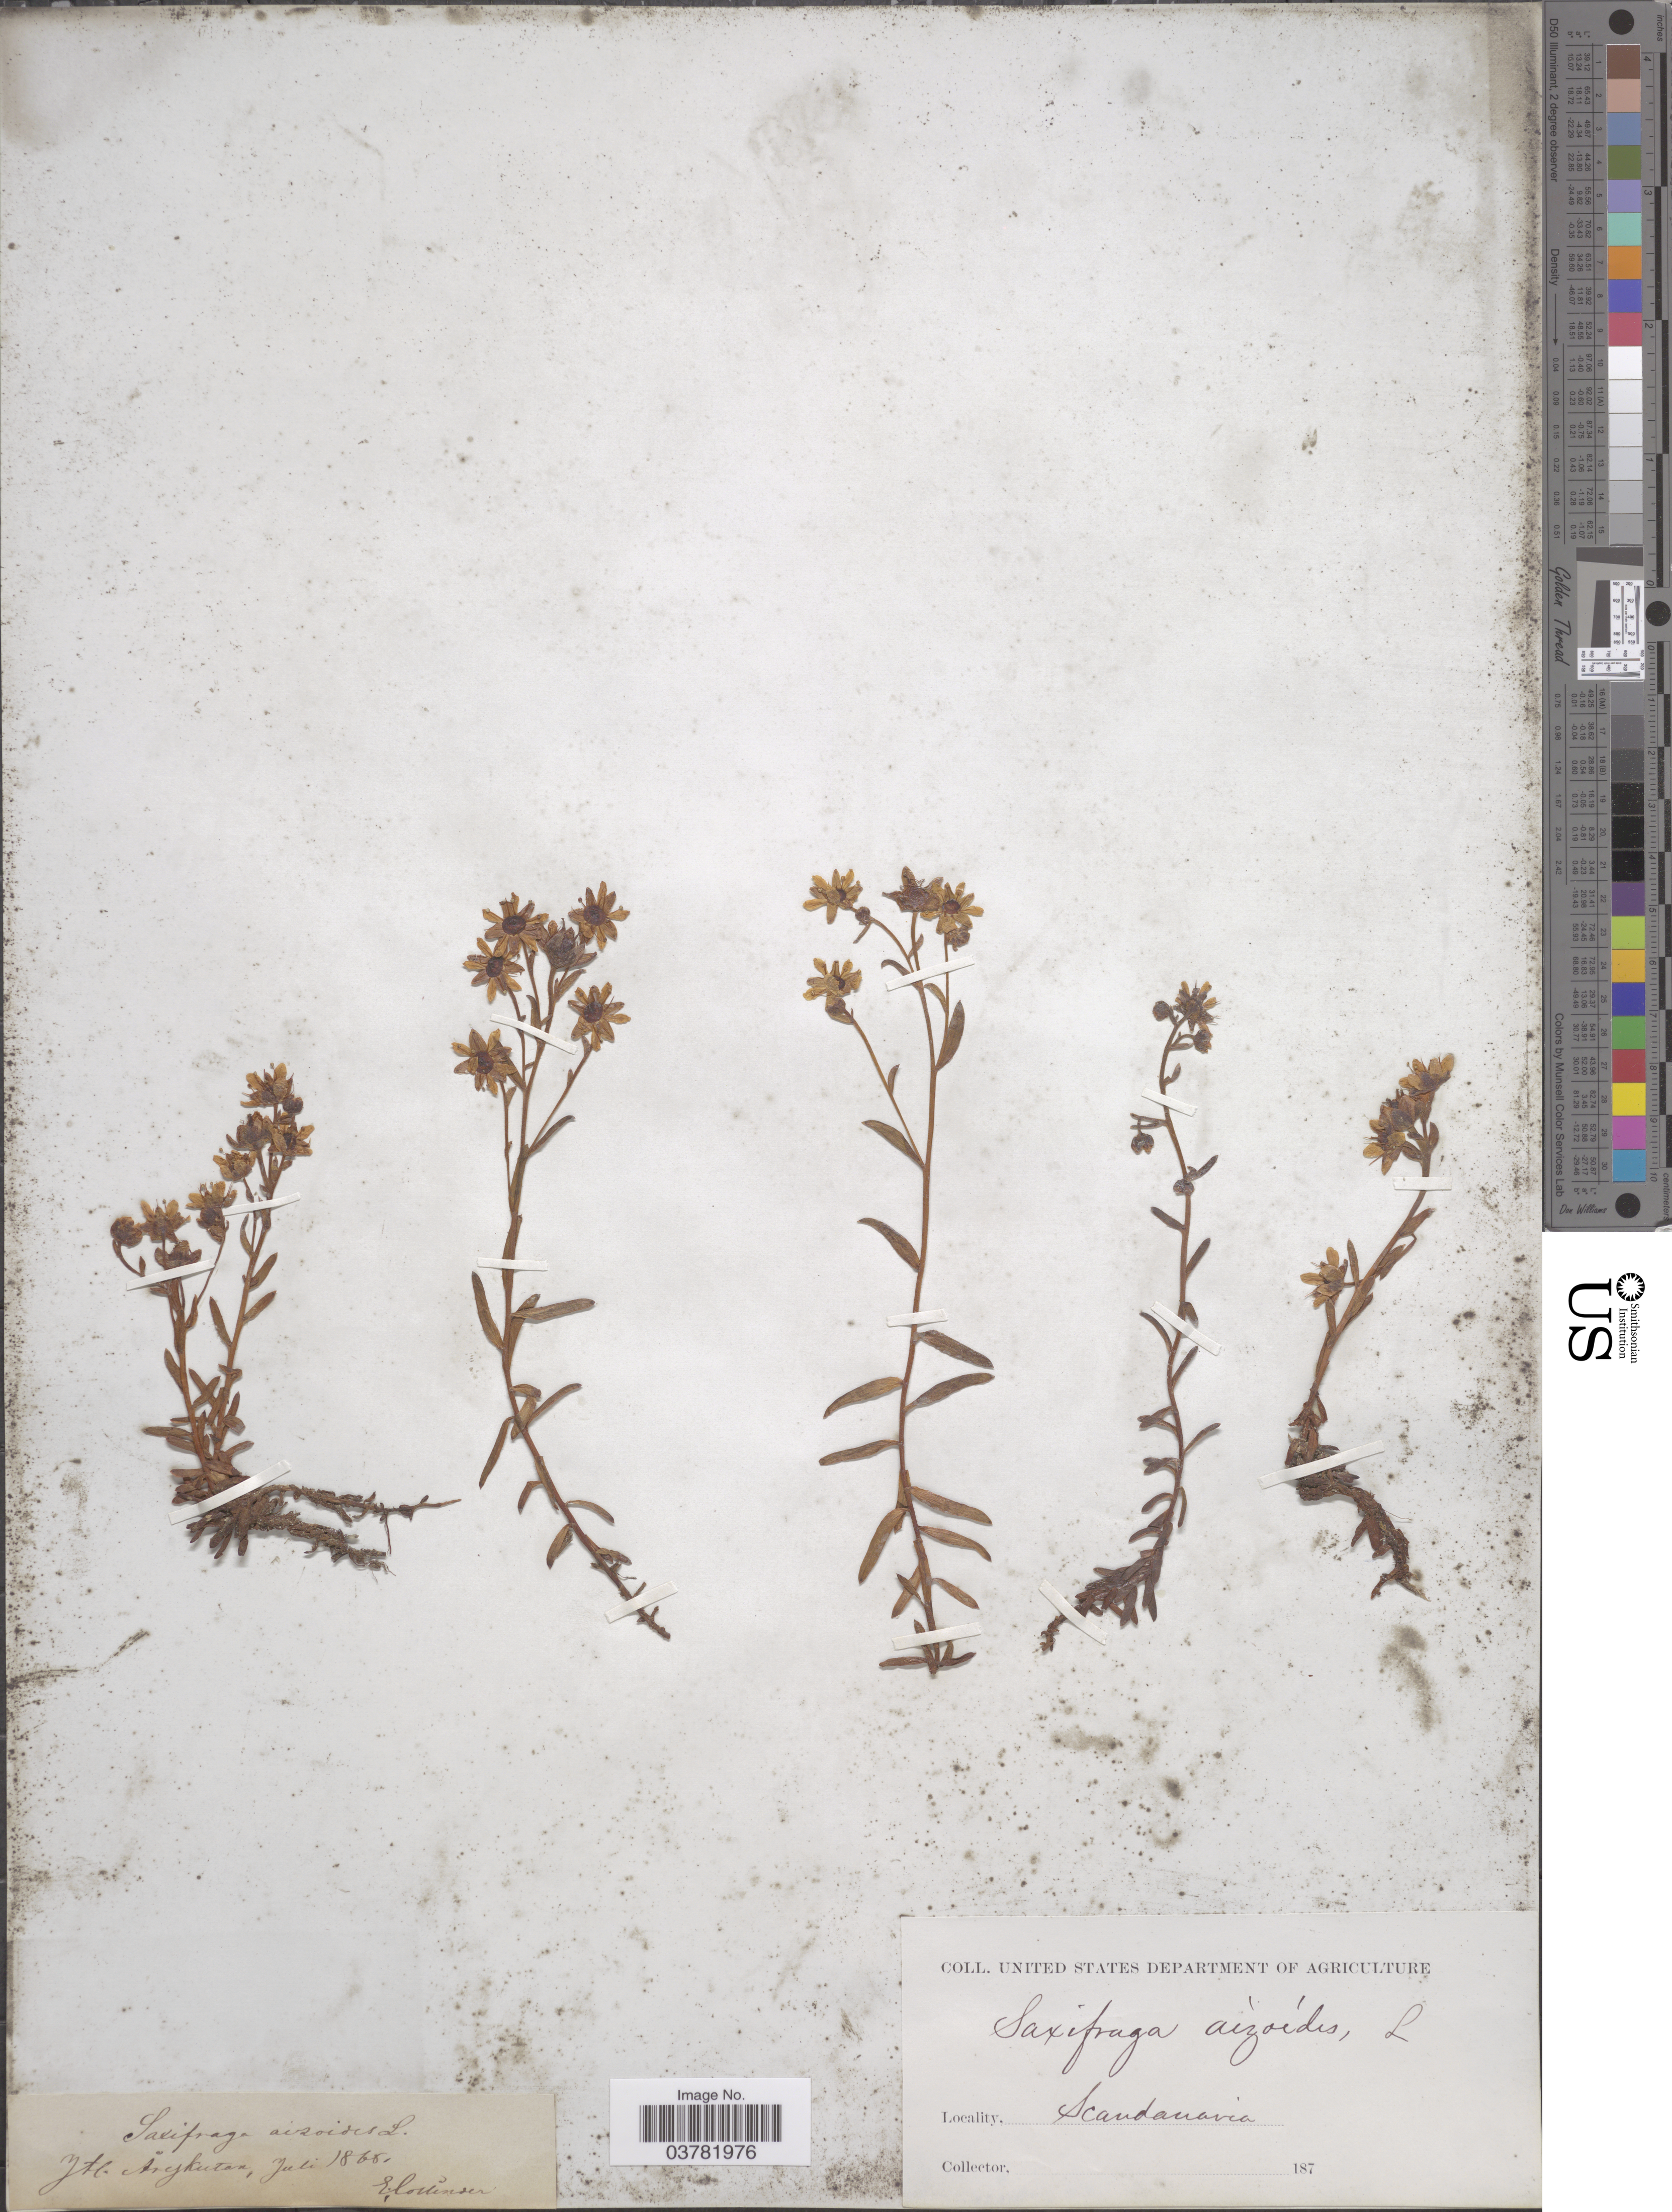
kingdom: Plantae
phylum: Tracheophyta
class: Magnoliopsida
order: Saxifragales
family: Saxifragaceae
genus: Saxifraga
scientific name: Saxifraga aizoides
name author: L.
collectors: E. Collinder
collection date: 1866-07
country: Sweden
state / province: Jamtland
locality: Jtl. Åreskutan. Scandanavia.